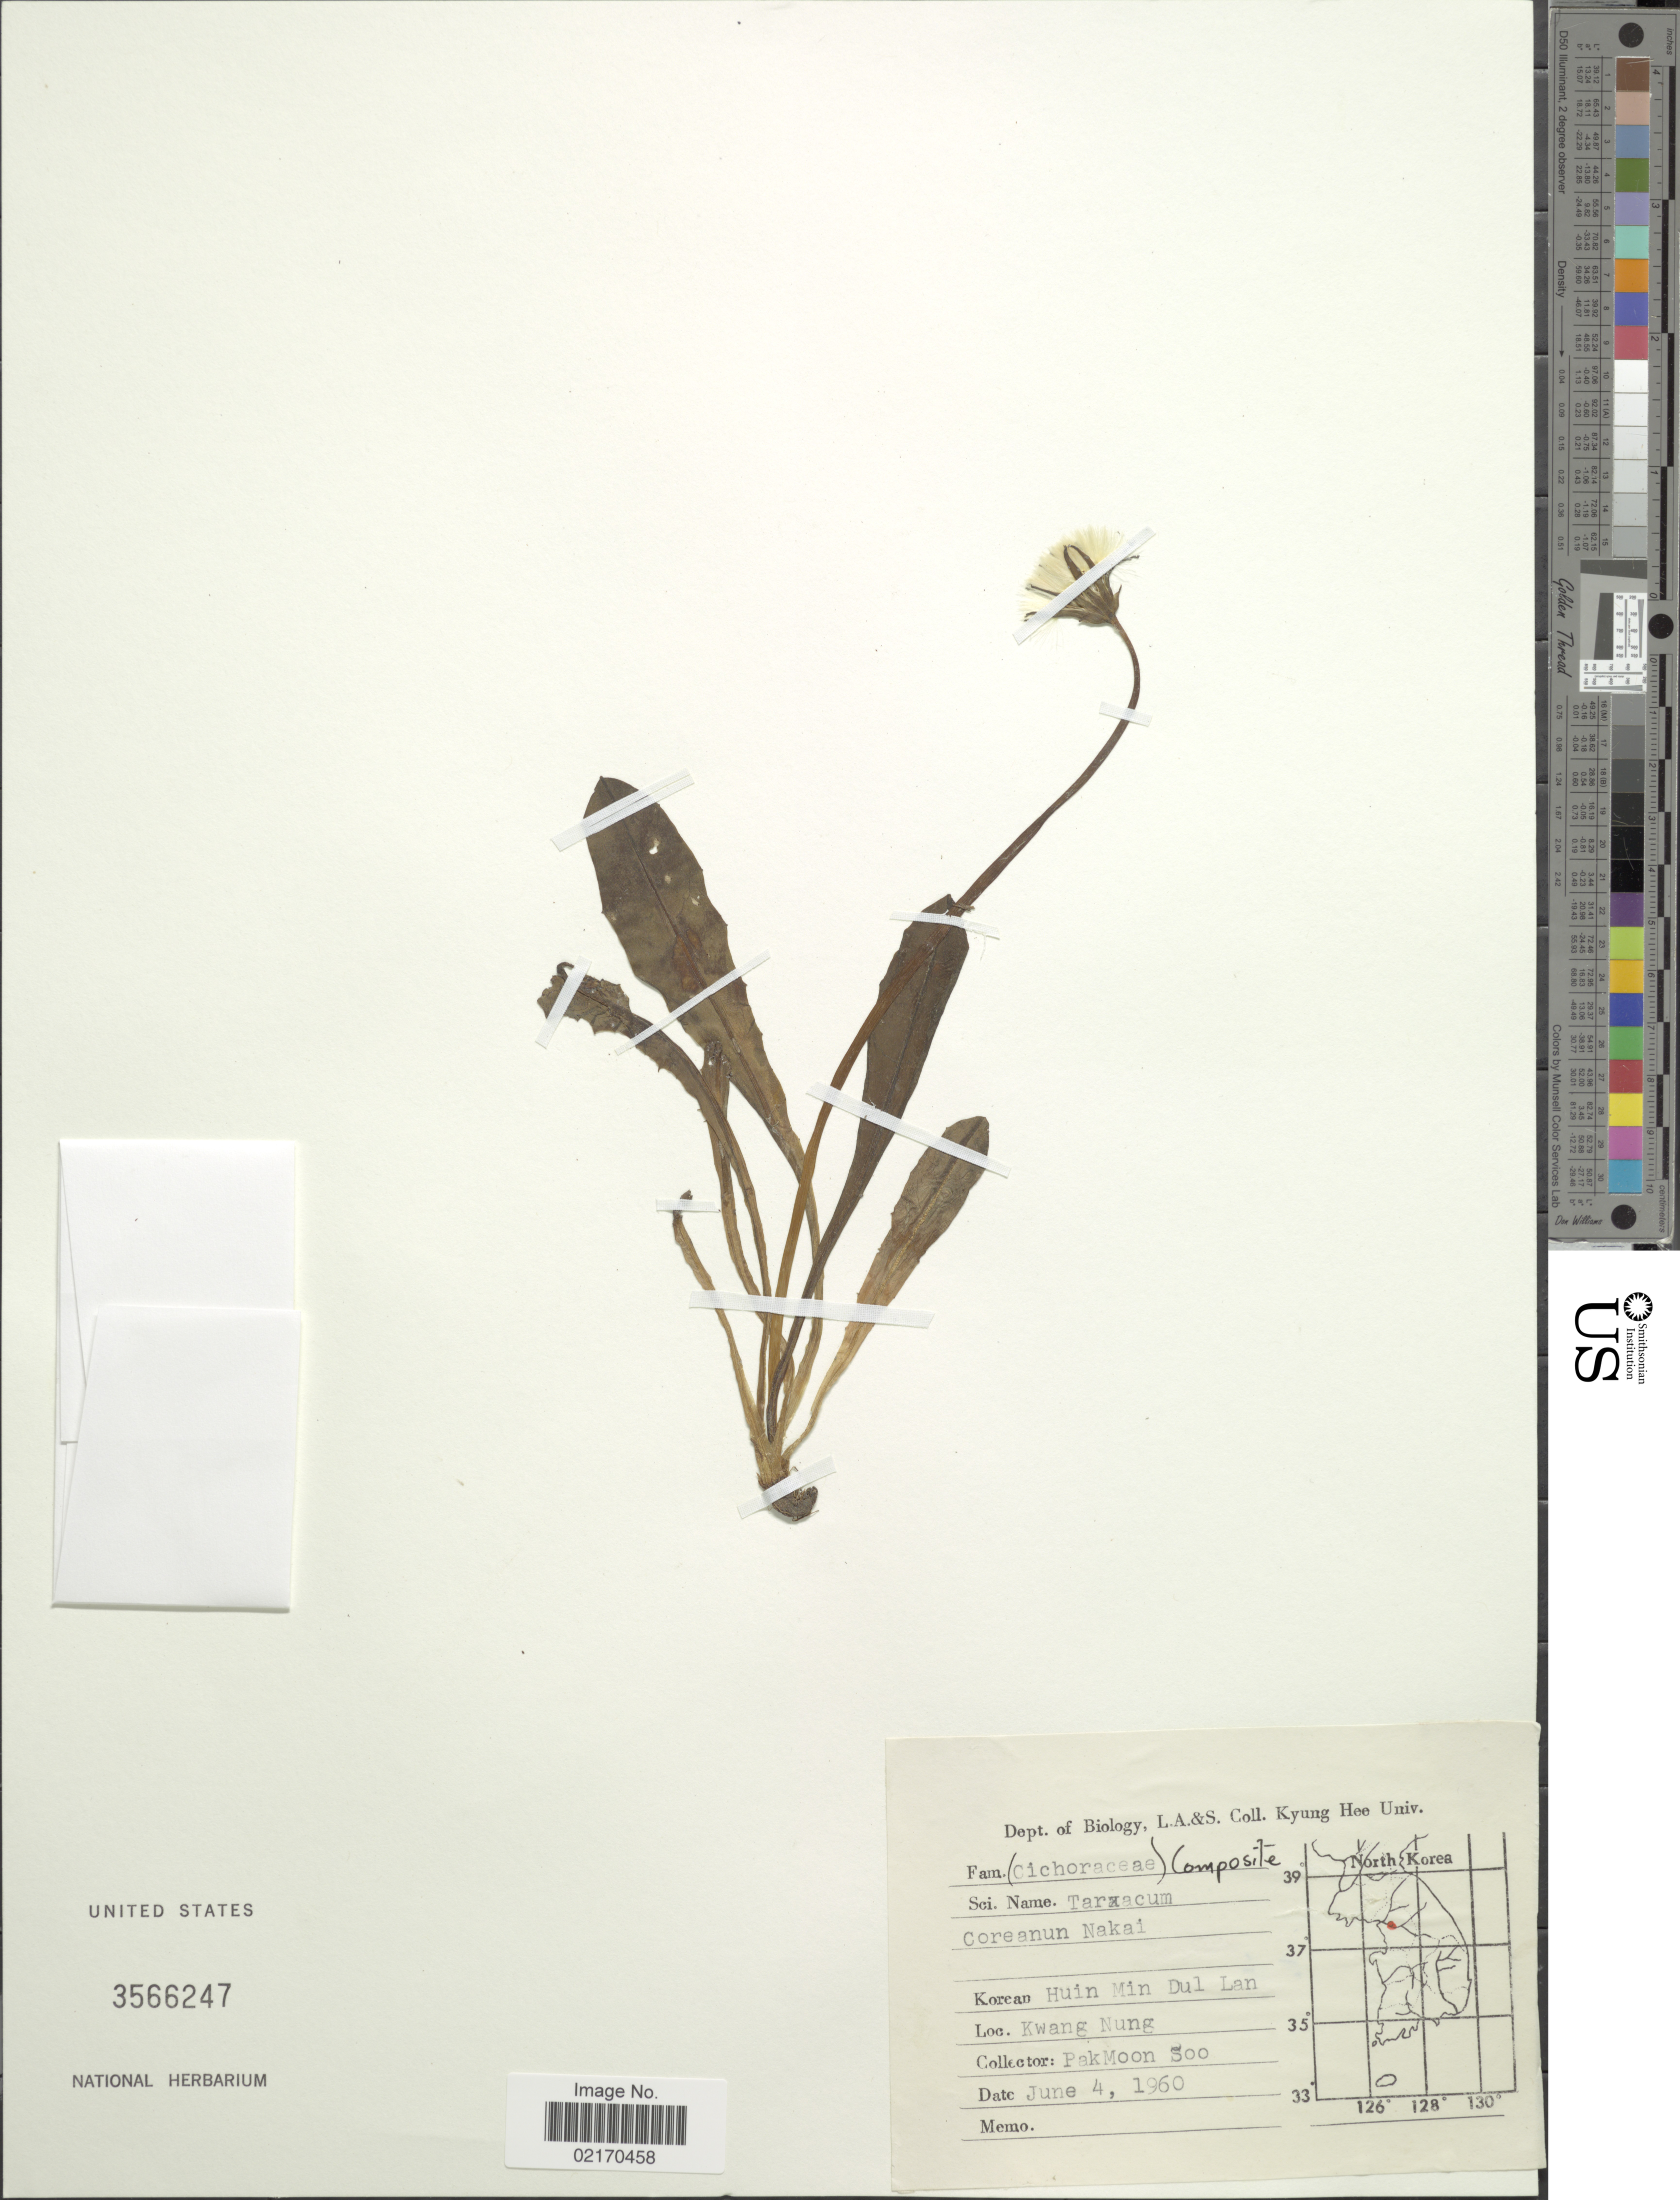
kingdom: Plantae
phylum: Tracheophyta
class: Magnoliopsida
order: Asterales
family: Asteraceae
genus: Taraxacum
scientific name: Taraxacum coreanum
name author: Nakai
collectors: Pak Moon Soo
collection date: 1960-06-04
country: South Korea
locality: Kwang Nung.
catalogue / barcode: US 3566247